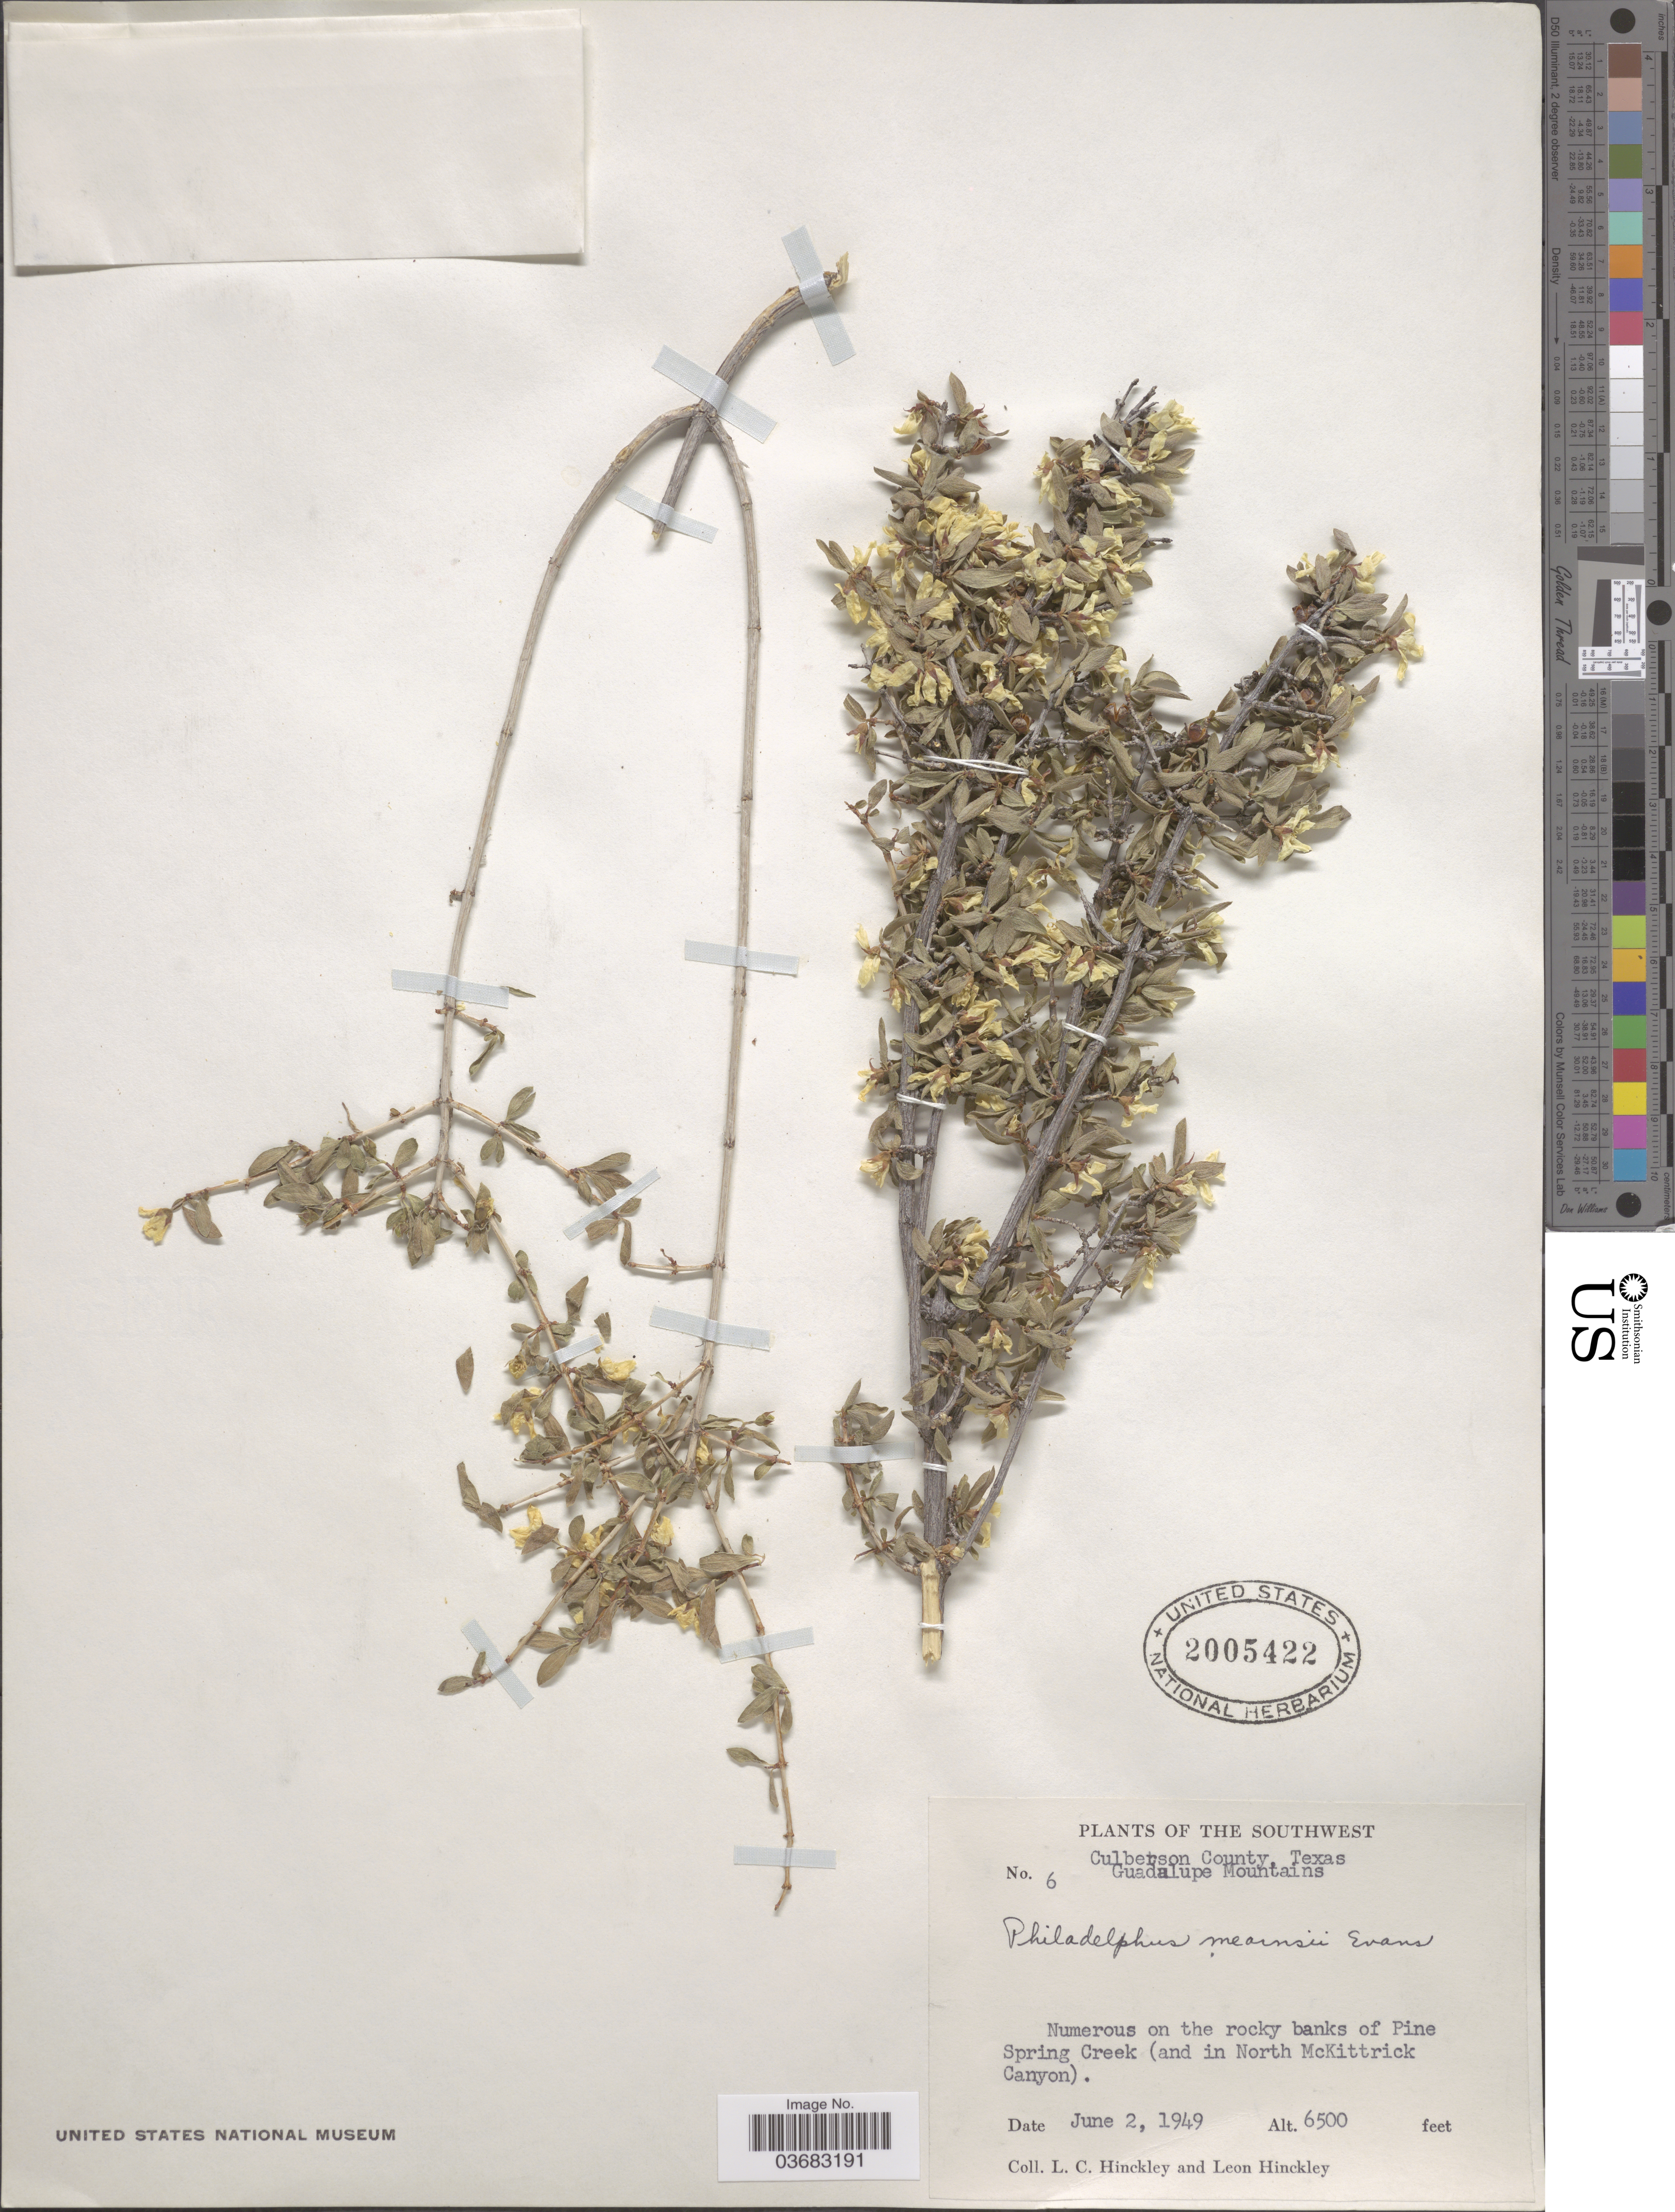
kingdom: Plantae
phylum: Tracheophyta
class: Magnoliopsida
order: Cornales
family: Hydrangeaceae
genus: Philadelphus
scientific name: Philadelphus mearnsii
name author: W.H. Evans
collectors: L. Hinckley & L. Hinckley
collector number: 6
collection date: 1949-06-02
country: United States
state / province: Texas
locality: The Southwest. Culberson County. Guadalupe Mountains. Numerous on the rocky banks of Pine Spring Creek (and in North McKittrick Canyon).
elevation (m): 1981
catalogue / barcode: US 2005422